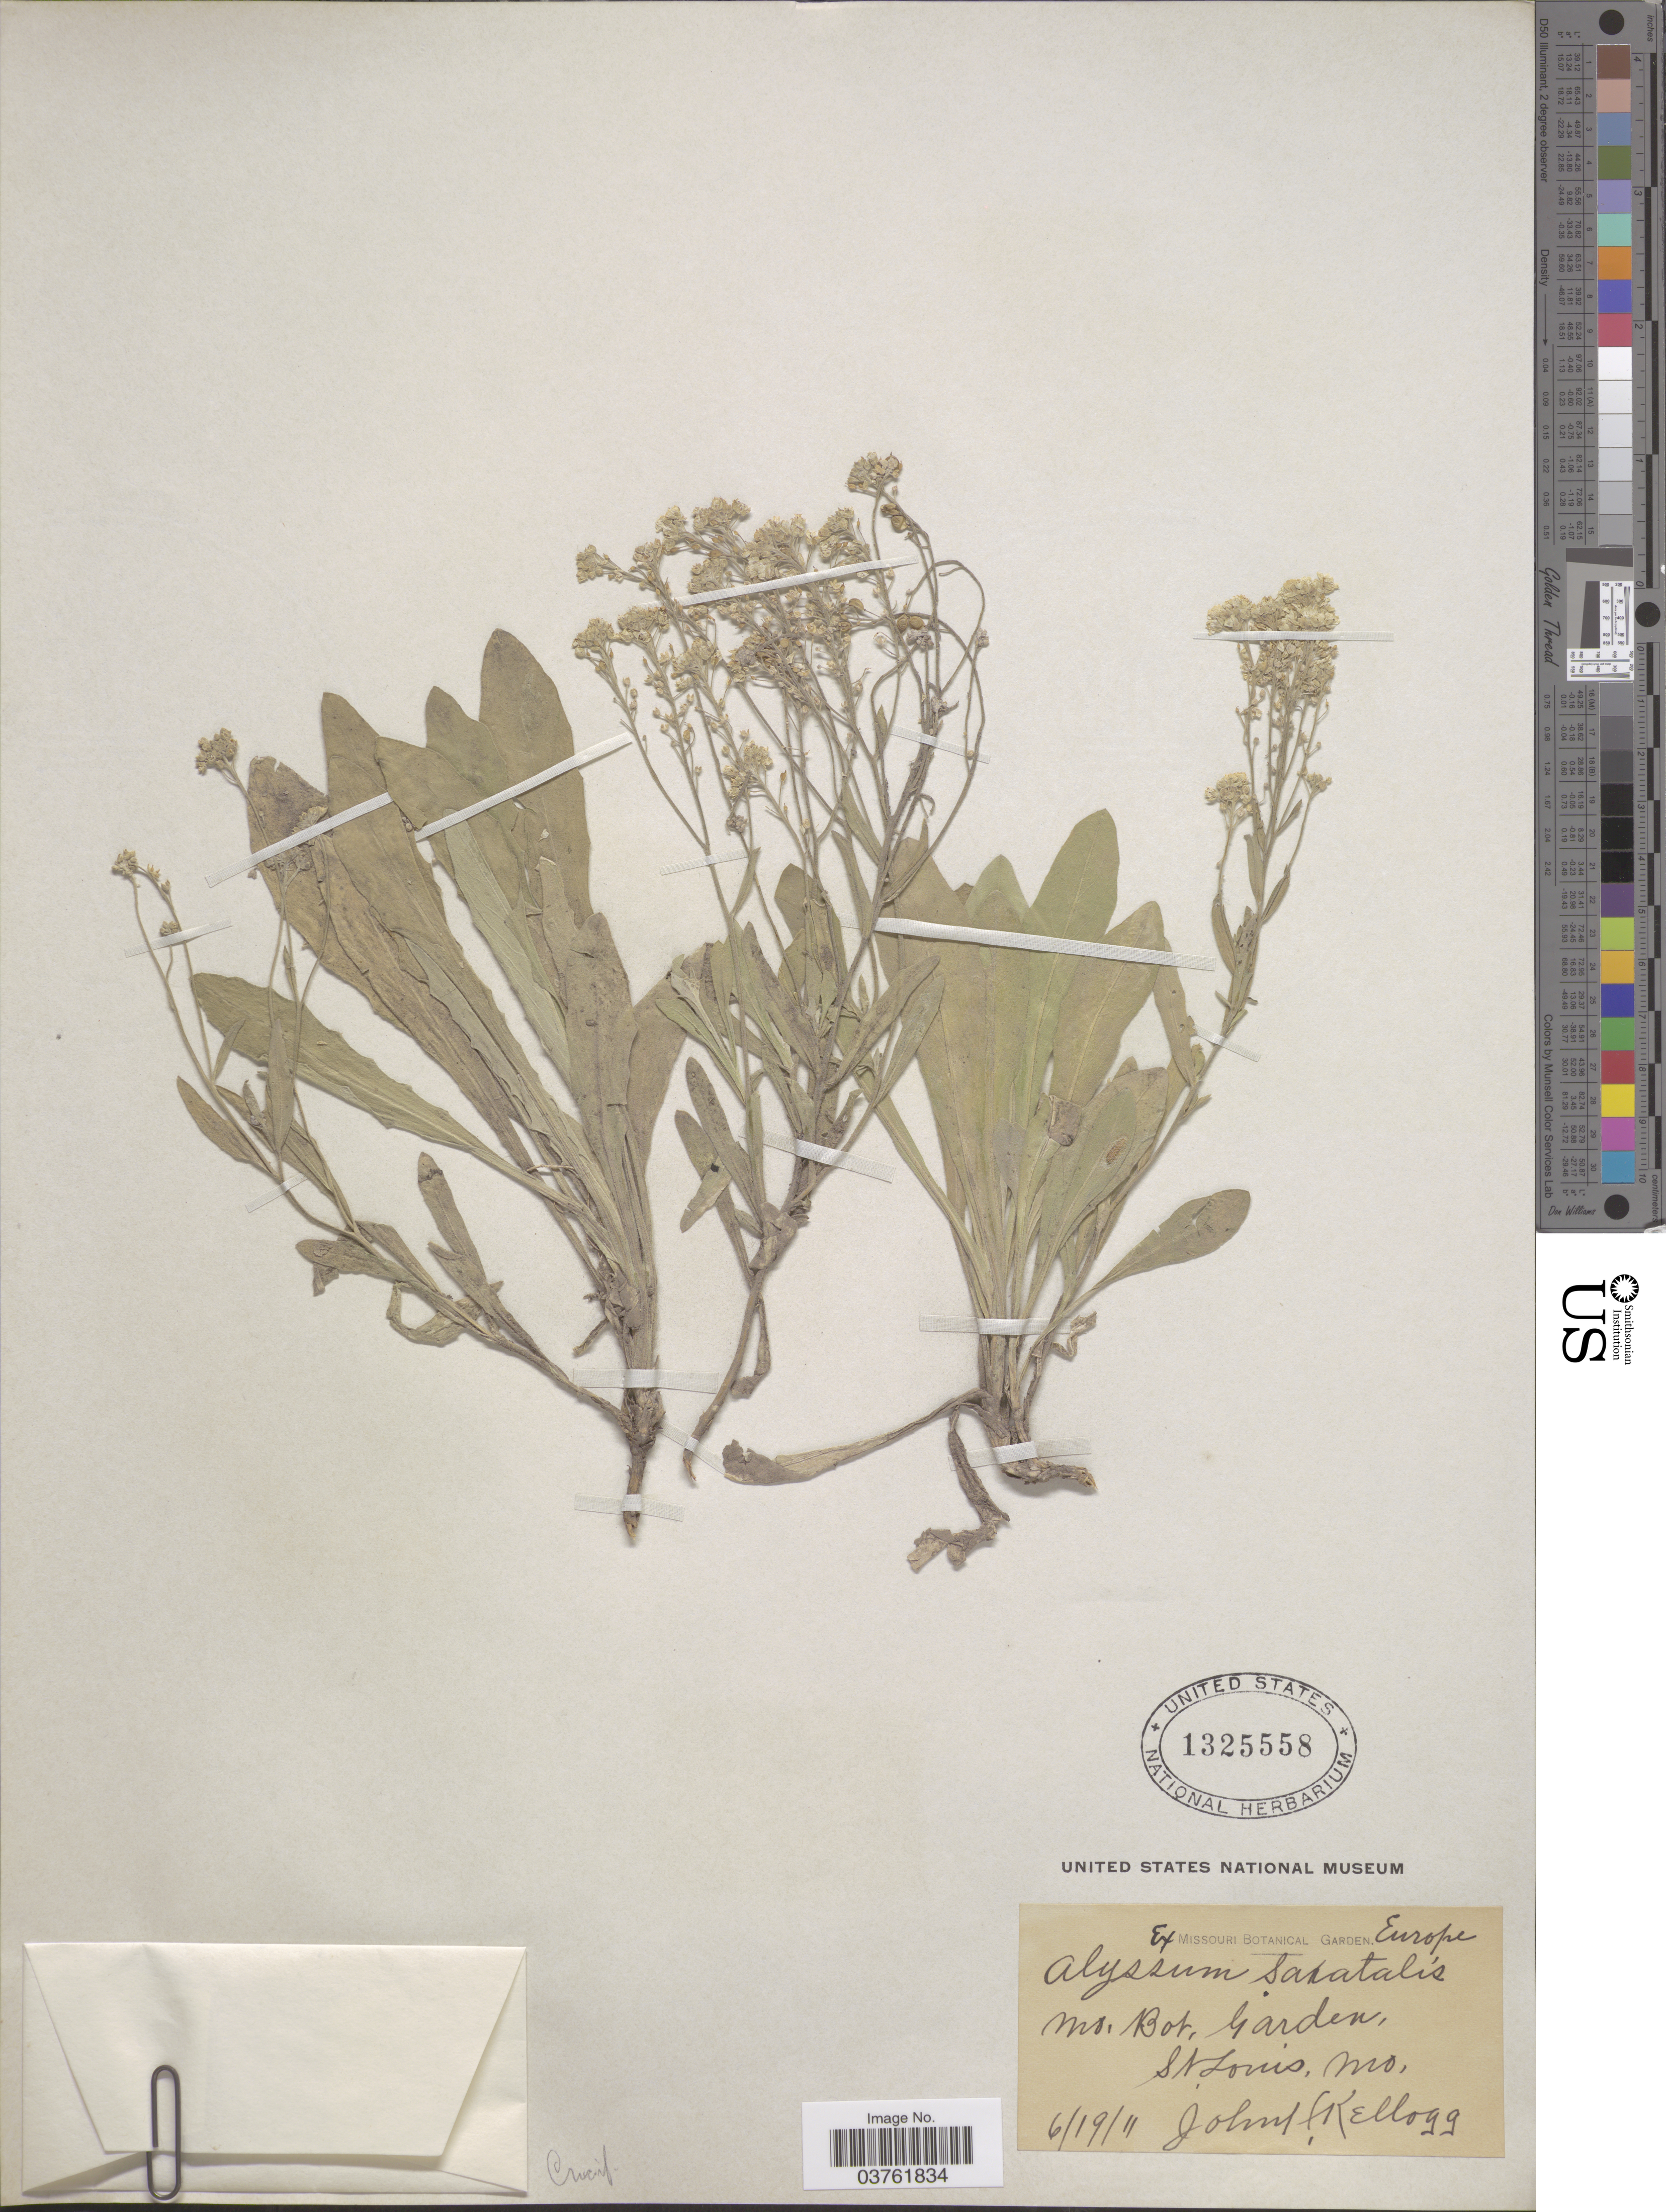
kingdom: Plantae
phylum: Tracheophyta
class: Magnoliopsida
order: Brassicales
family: Brassicaceae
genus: Alyssum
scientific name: Alyssum saxatile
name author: L.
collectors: J. H. Kellogg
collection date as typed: Transcribed d/m/y: 19/6/11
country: United States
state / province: Missouri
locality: Mo. Bot. Garden, St. Louis.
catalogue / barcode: US 1325558